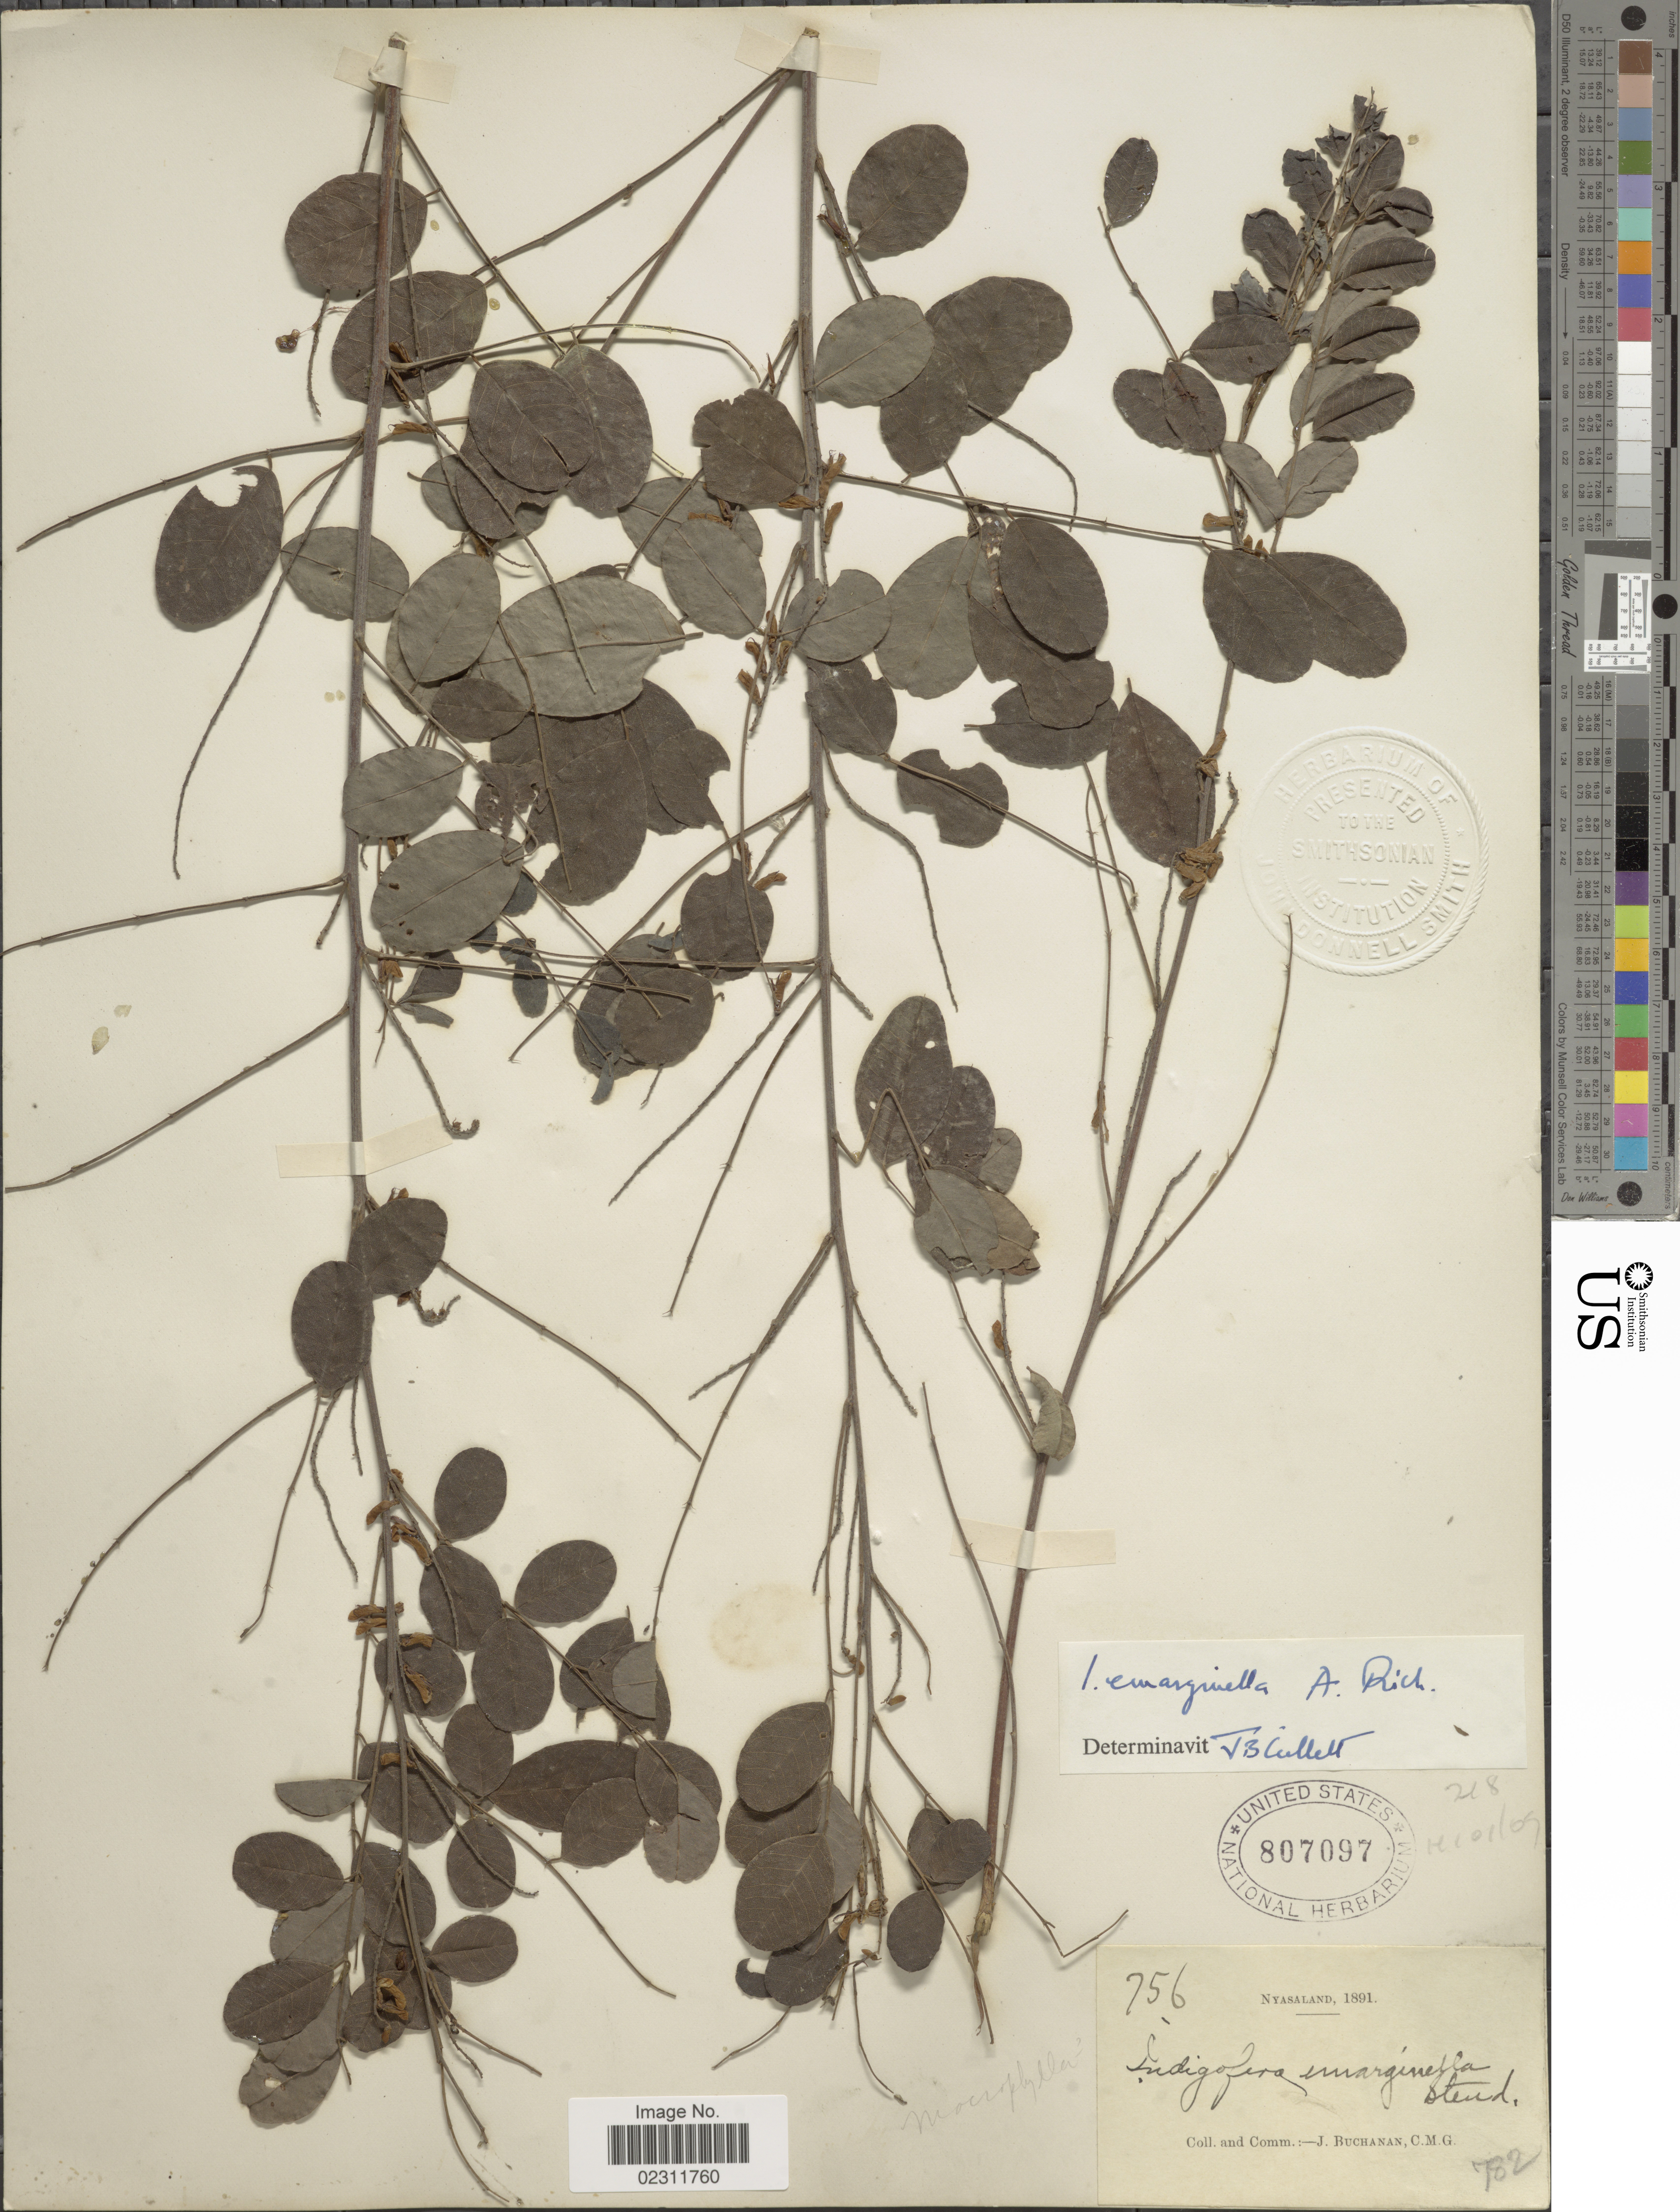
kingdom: Plantae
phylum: Tracheophyta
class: Magnoliopsida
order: Fabales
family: Fabaceae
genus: Indigofera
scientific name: Indigofera emarginella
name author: Steud. ex A. Rich.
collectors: J. Buchanan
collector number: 756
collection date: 1891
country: Malawi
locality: Nyasaland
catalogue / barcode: US 807097